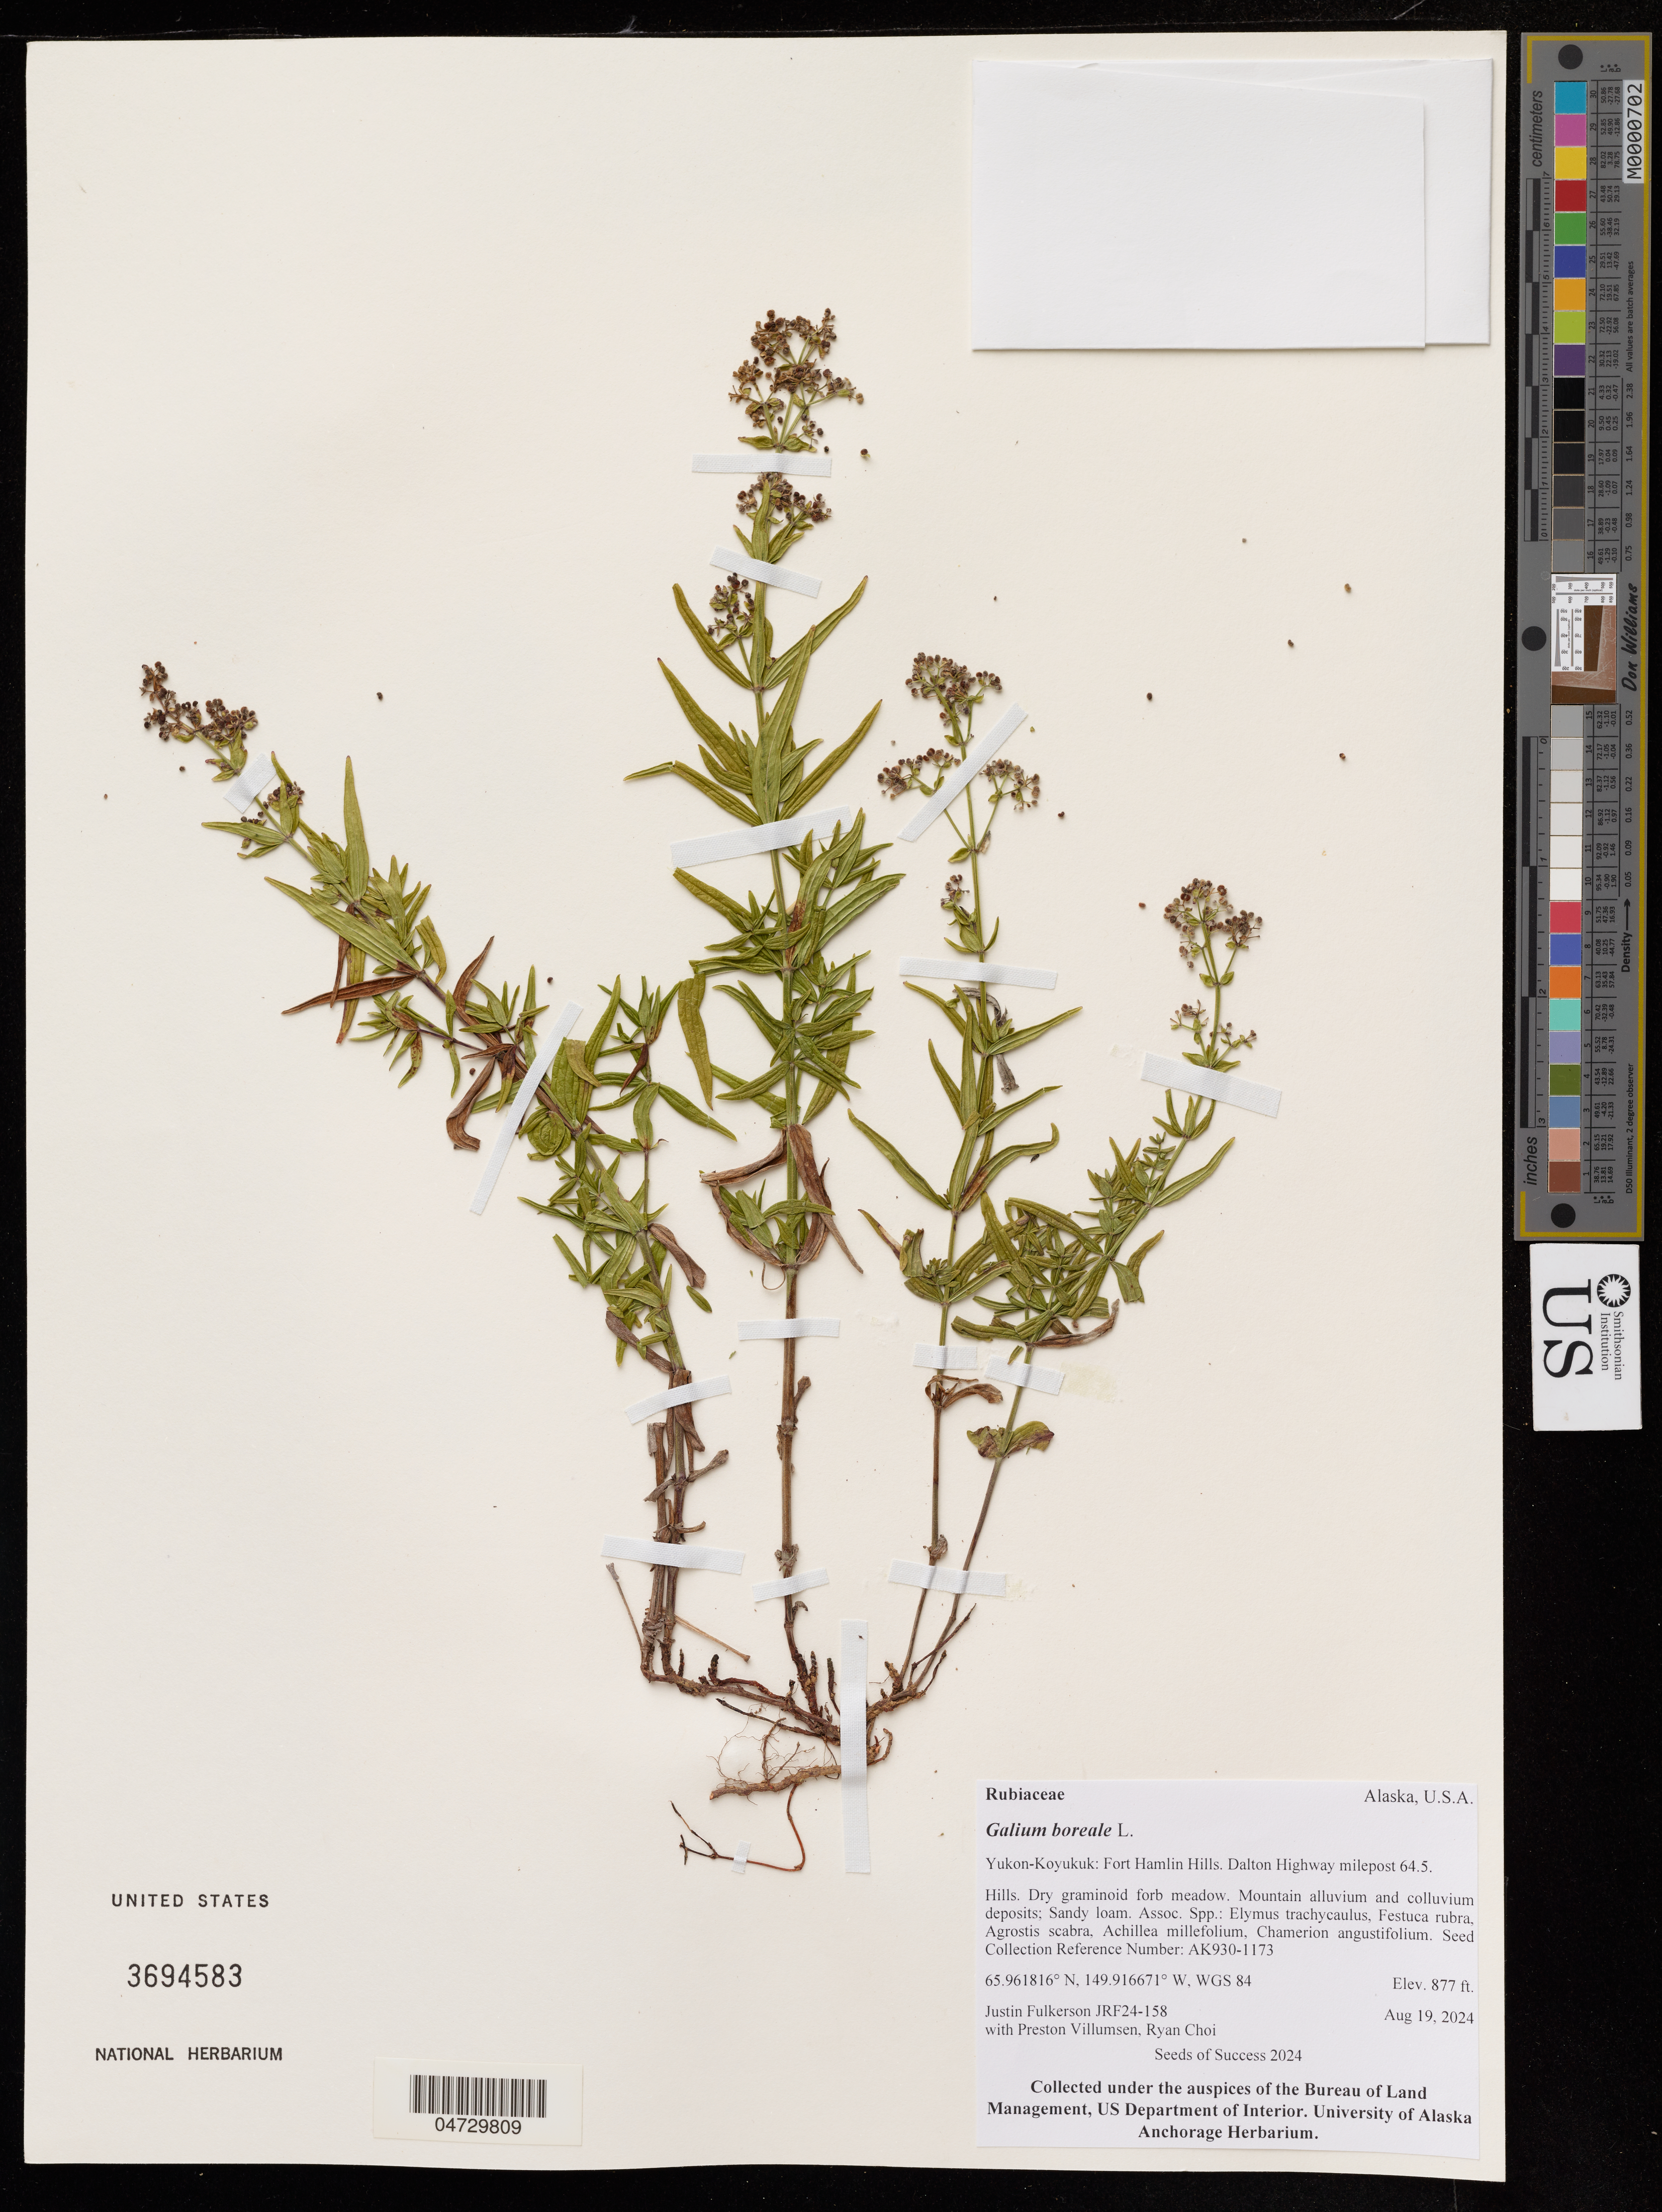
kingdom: Plantae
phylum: Tracheophyta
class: Magnoliopsida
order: Gentianales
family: Rubiaceae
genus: Galium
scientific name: Galium boreale L.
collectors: J. Fulkerson, P. Villumsen & R. Choi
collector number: JRF24-158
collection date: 2024-08-19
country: United States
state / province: Alaska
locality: Yukon-Koyukuk: Fort Hamlin Hills. Dalton Highway milepost 64.5. WGS 84.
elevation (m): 267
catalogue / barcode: US 3694583